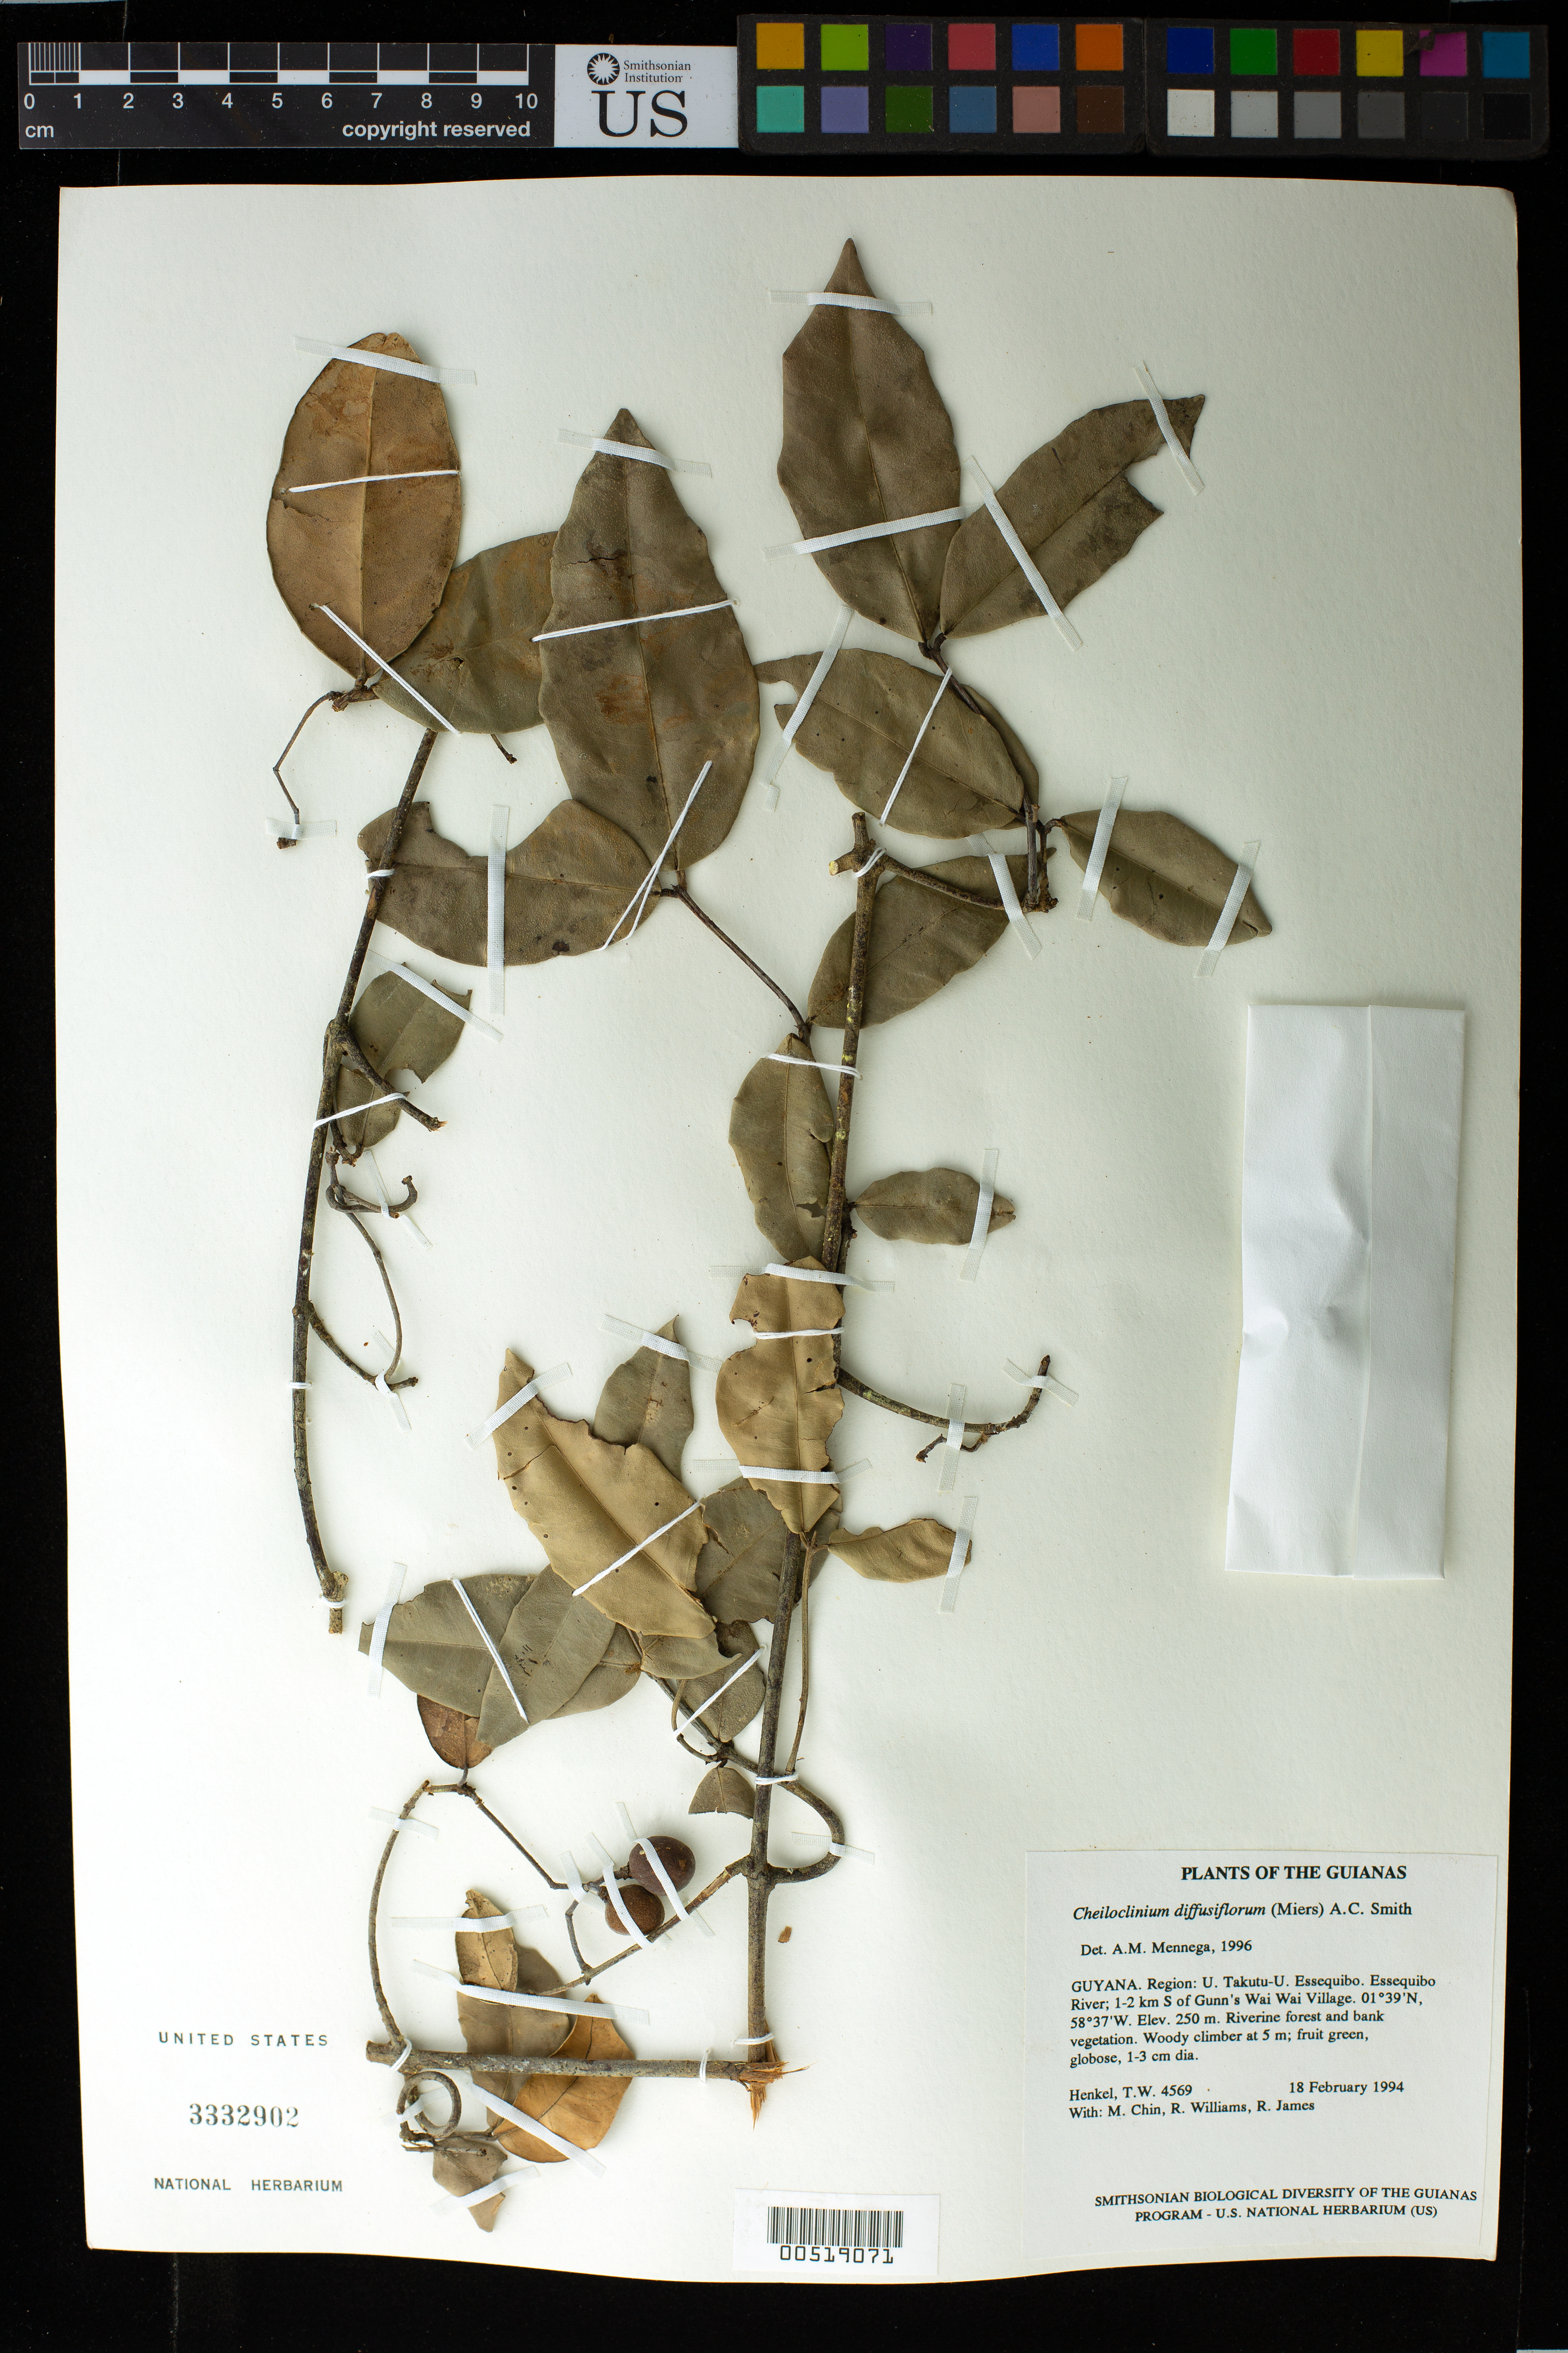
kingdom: Plantae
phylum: Tracheophyta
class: Magnoliopsida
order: Celastrales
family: Celastraceae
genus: Cheiloclinium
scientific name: Cheiloclinium brevipetiolatum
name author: Lombardi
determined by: Lombardi, Julio A.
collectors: T. Henkel, M. Chin, R. Williams & R. James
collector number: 4569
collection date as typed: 18 February 1994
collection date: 1994-02-18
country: Guyana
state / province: U. Takutu-U. Essequibo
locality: Essequibo River; 1-2 km S of Gunn's Wai Wai Village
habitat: Riverine forest and bank vegetation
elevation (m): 250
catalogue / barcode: US 3332902